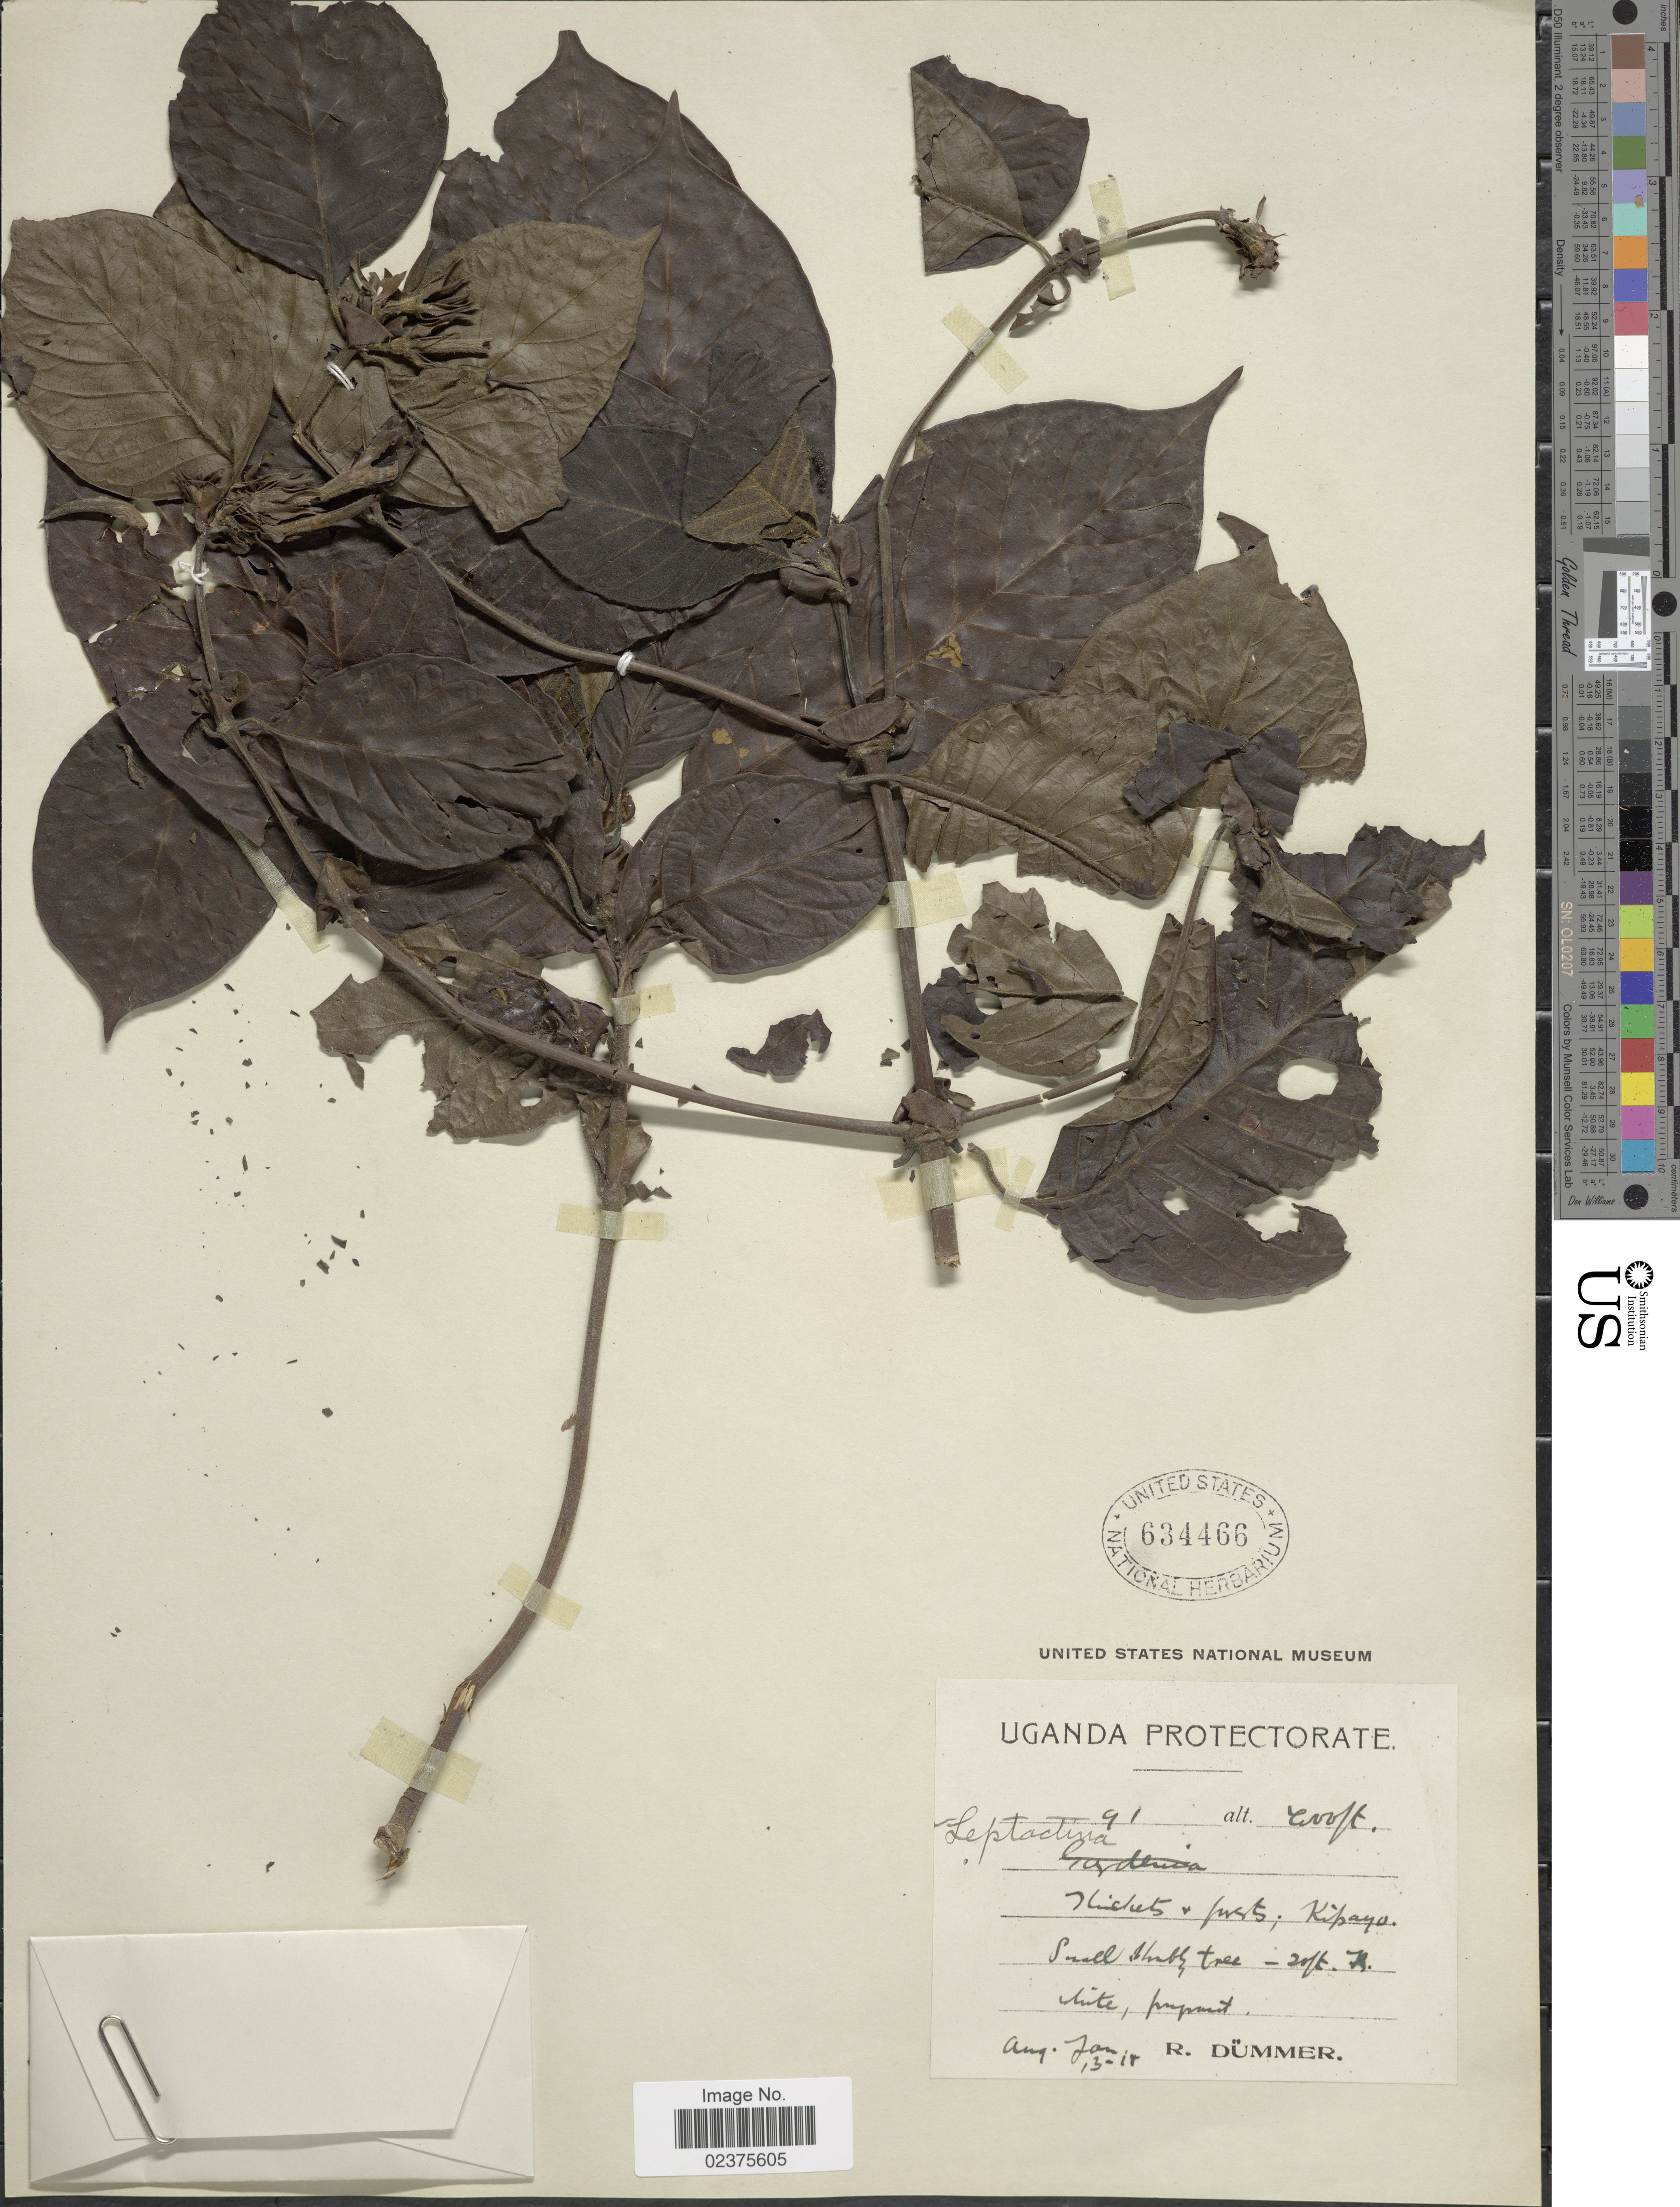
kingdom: Plantae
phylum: Tracheophyta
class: Magnoliopsida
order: Gentianales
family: Rubiaceae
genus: Leptactina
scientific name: Leptactina sp.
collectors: R. A. Dümmer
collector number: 91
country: Uganda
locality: Uganda Protectorate, Thickets + forest; Kipayo.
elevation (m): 1219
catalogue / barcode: US 634466